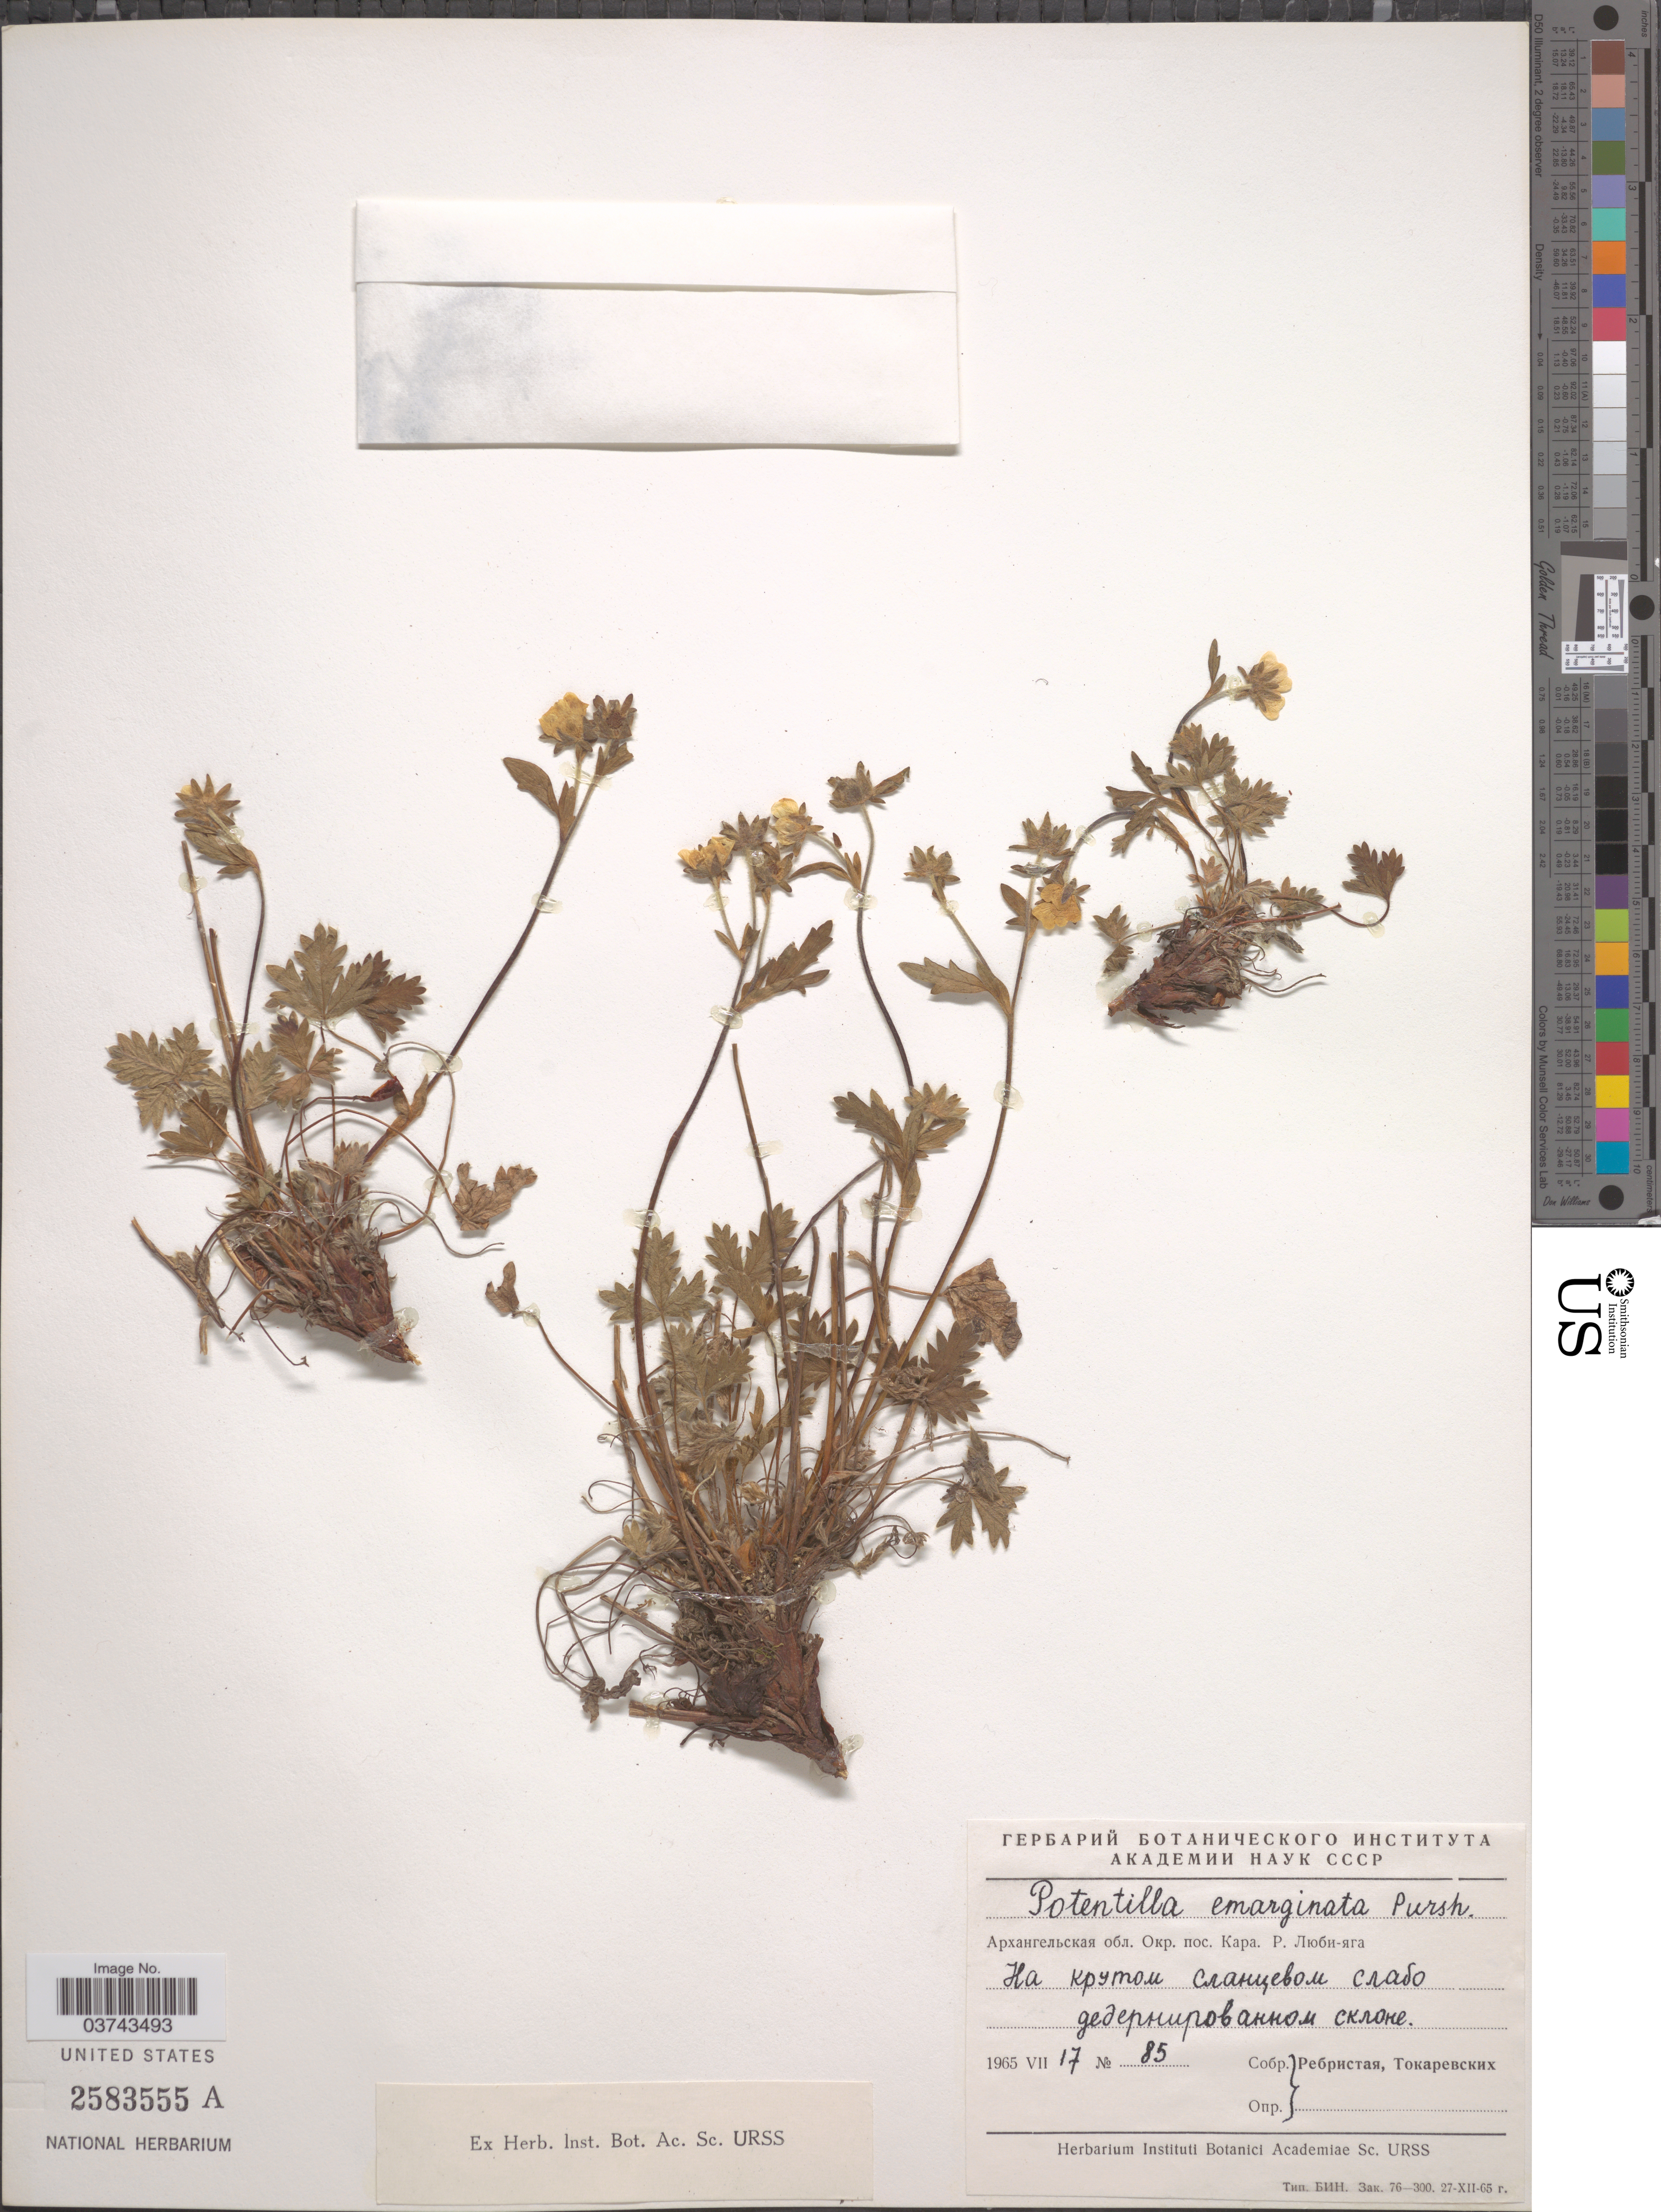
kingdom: Plantae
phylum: Tracheophyta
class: Magnoliopsida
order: Rosales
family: Rosaceae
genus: Potentilla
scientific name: Potentilla emarginata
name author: Pursh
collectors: X & Tokarevskikh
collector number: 85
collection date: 1965-07-17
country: Russian Federation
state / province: Arkhangelsk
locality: Vicinity of village Kara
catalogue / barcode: US 2583555A